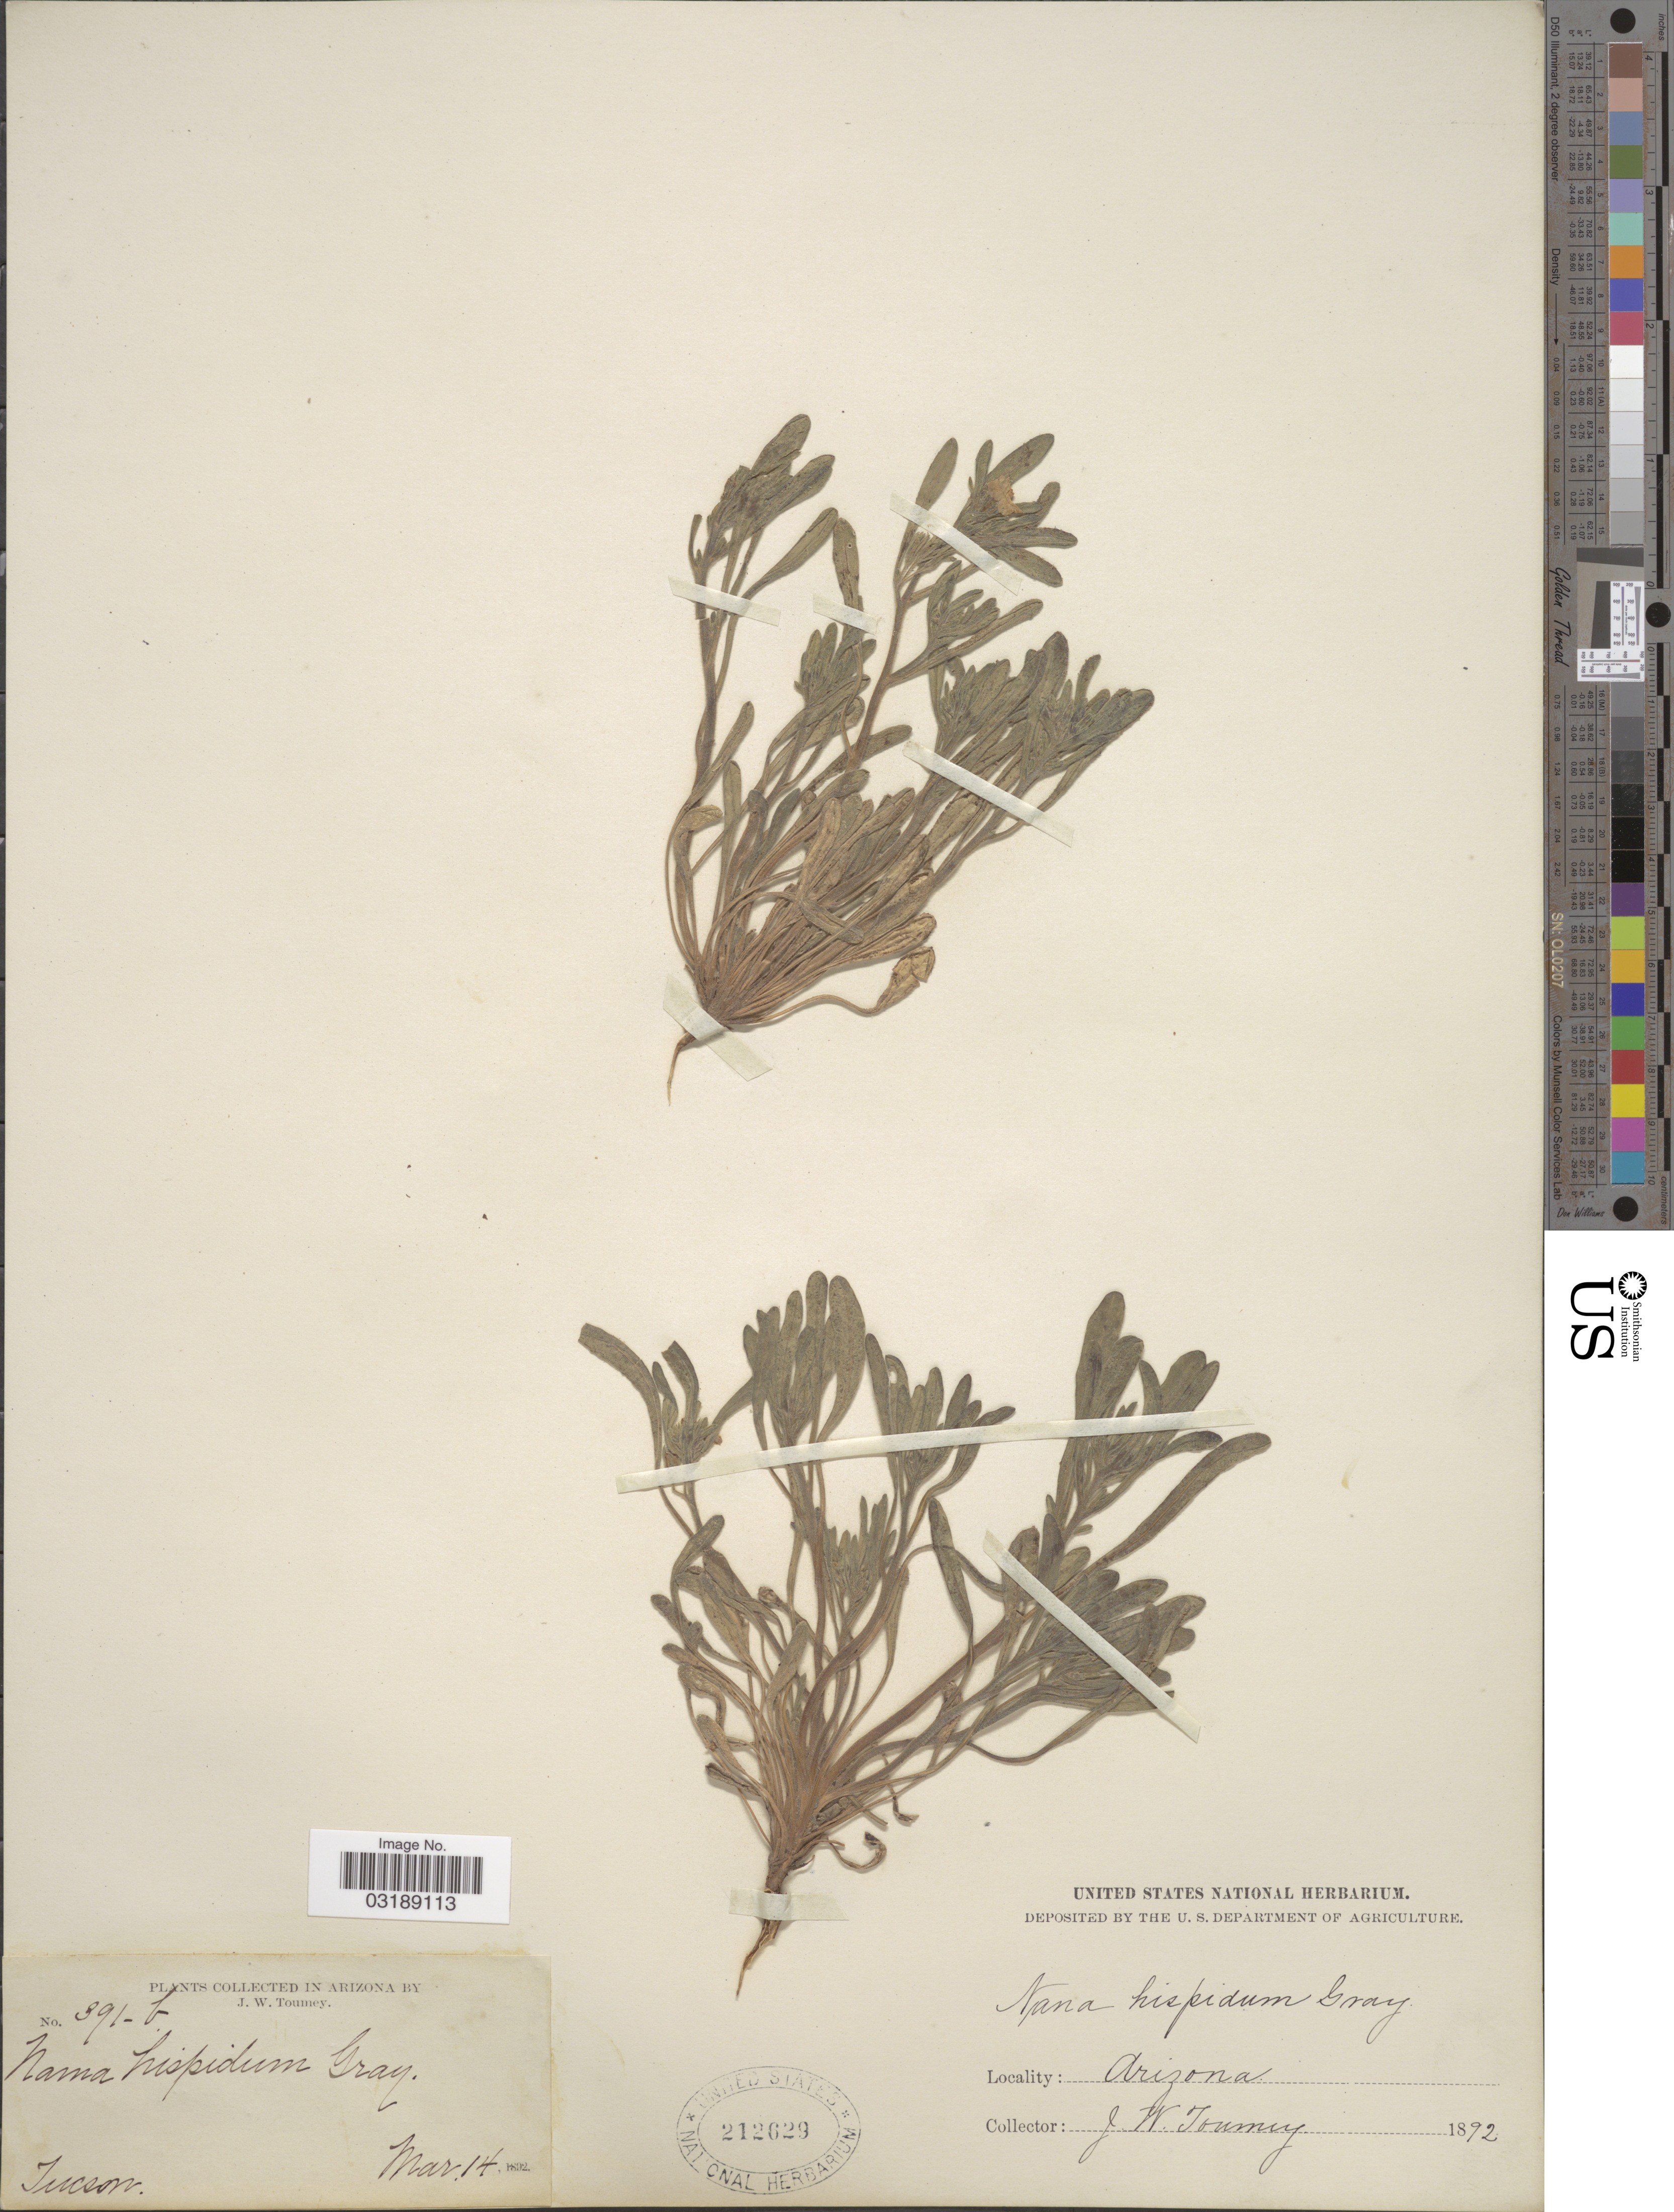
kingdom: Plantae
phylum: Tracheophyta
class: Magnoliopsida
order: Boraginales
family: Namaceae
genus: Nama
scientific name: Nama hispida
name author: A. Gray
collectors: J. W. Toumey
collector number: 391-b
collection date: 1892-03-14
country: United States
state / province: Arizona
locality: Tucson.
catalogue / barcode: US 212629